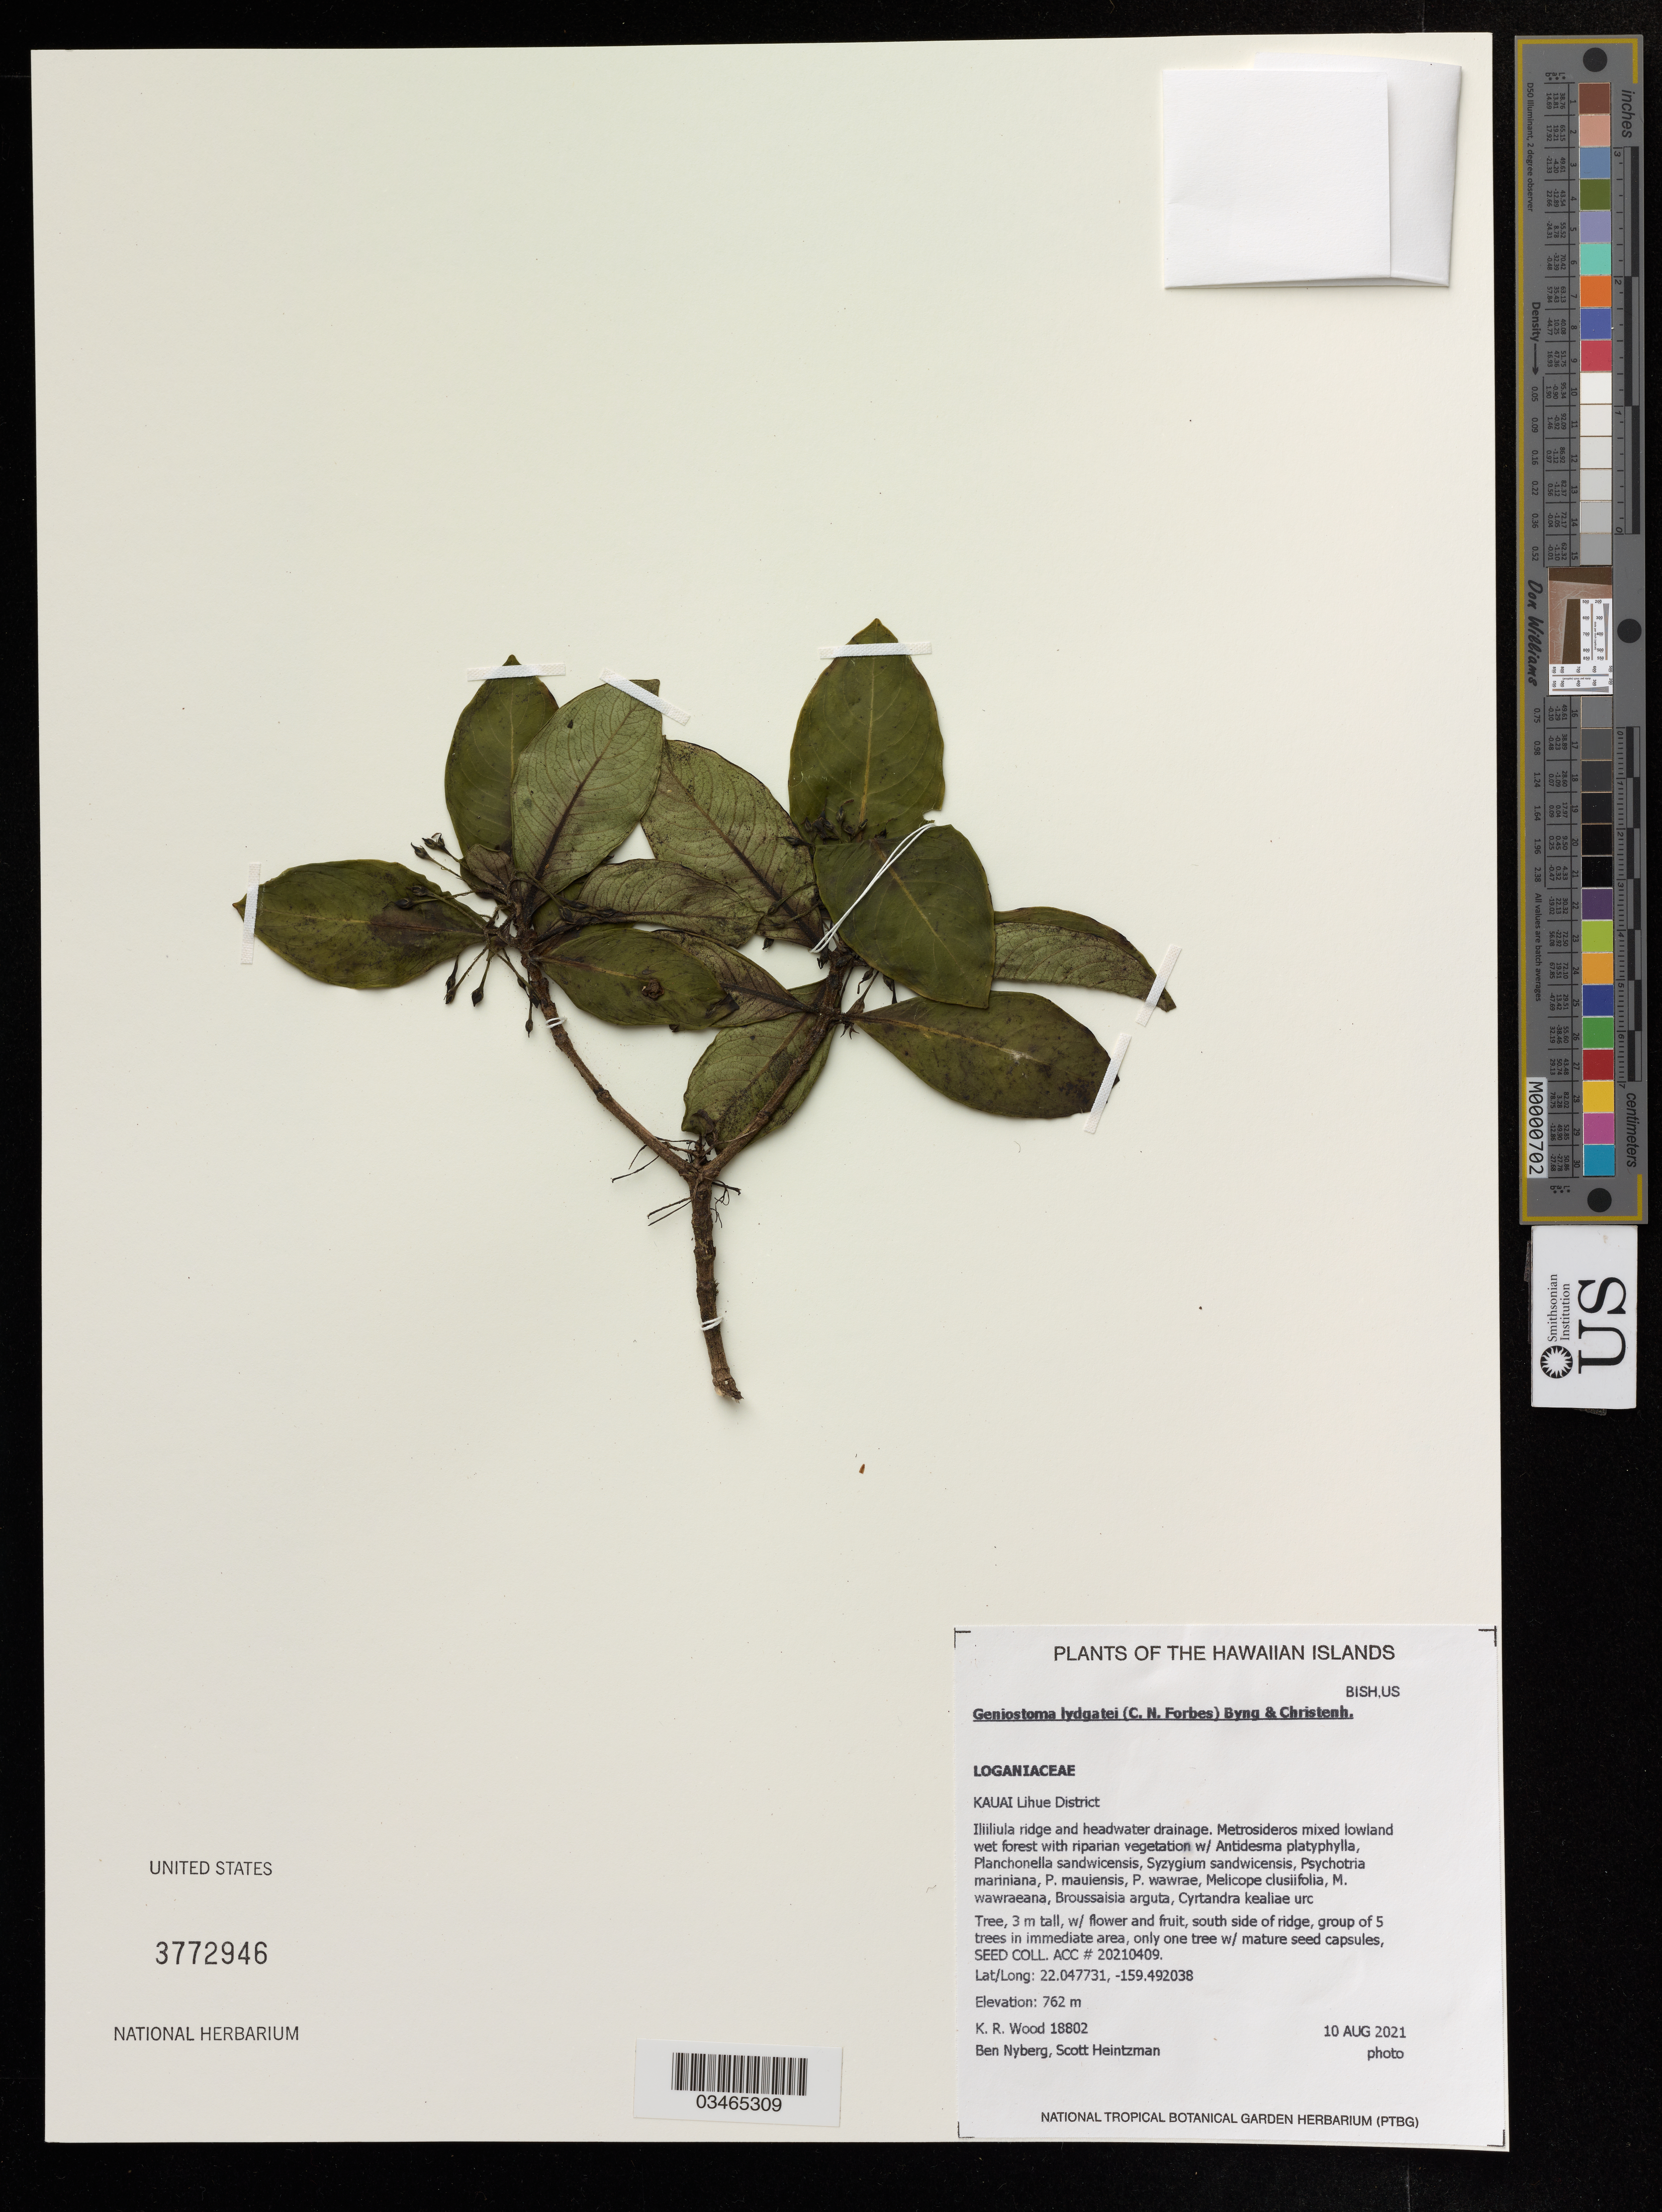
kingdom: Plantae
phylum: Tracheophyta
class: Magnoliopsida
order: Gentianales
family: Loganiaceae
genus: Geniostoma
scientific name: Geniostoma lydgatei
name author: (C.N. Forbes) Byng & Christenh.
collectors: K. R. Wood, B. Nyberg & S. Heintzman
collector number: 18802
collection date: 2021-08-10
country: United States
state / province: Hawaii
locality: Kauai Lihue District, Iliiliula ridge.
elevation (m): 762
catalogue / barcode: US 3772946